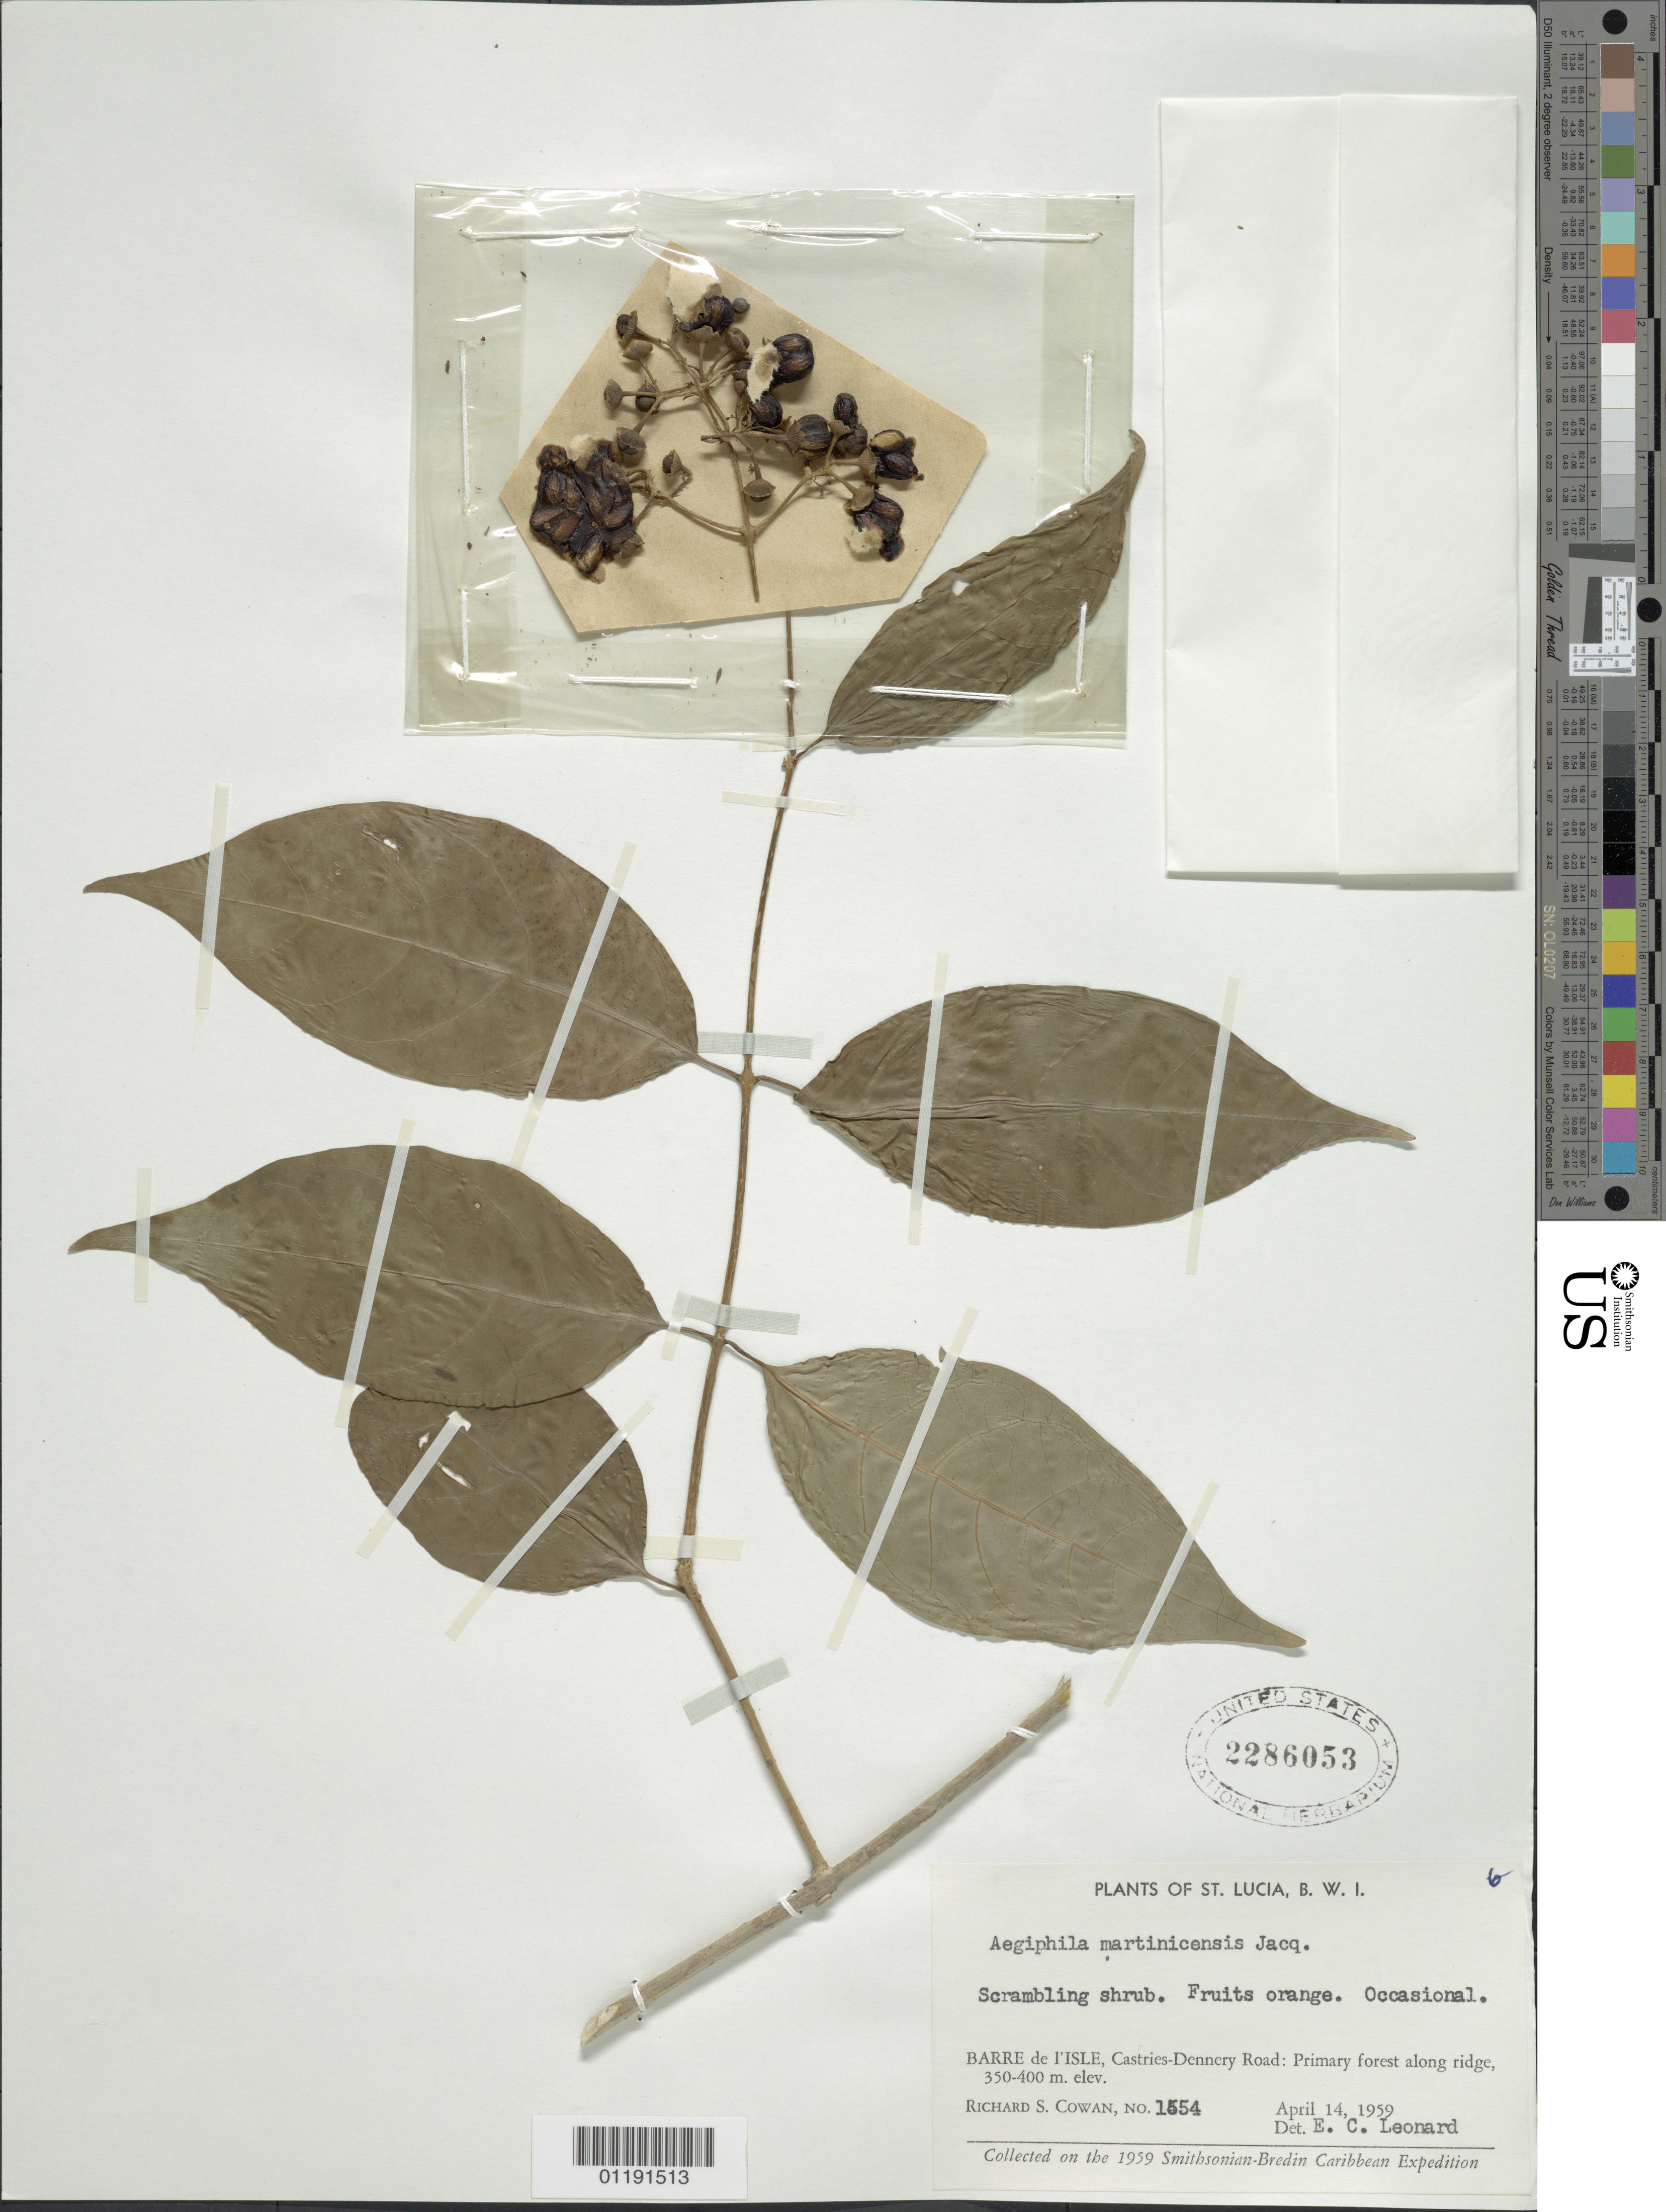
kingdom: Plantae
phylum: Tracheophyta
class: Magnoliopsida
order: Lamiales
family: Lamiaceae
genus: Aegiphila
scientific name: Aegiphila martinicensis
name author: Jacq.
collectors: R. S. Cowan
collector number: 1554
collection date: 1959-04-14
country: St. Lucia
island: Saint Lucia Island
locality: Barre de L'isle, Castries-Dennery Road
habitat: Primary forest along ridge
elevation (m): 350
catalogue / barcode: US 2286053